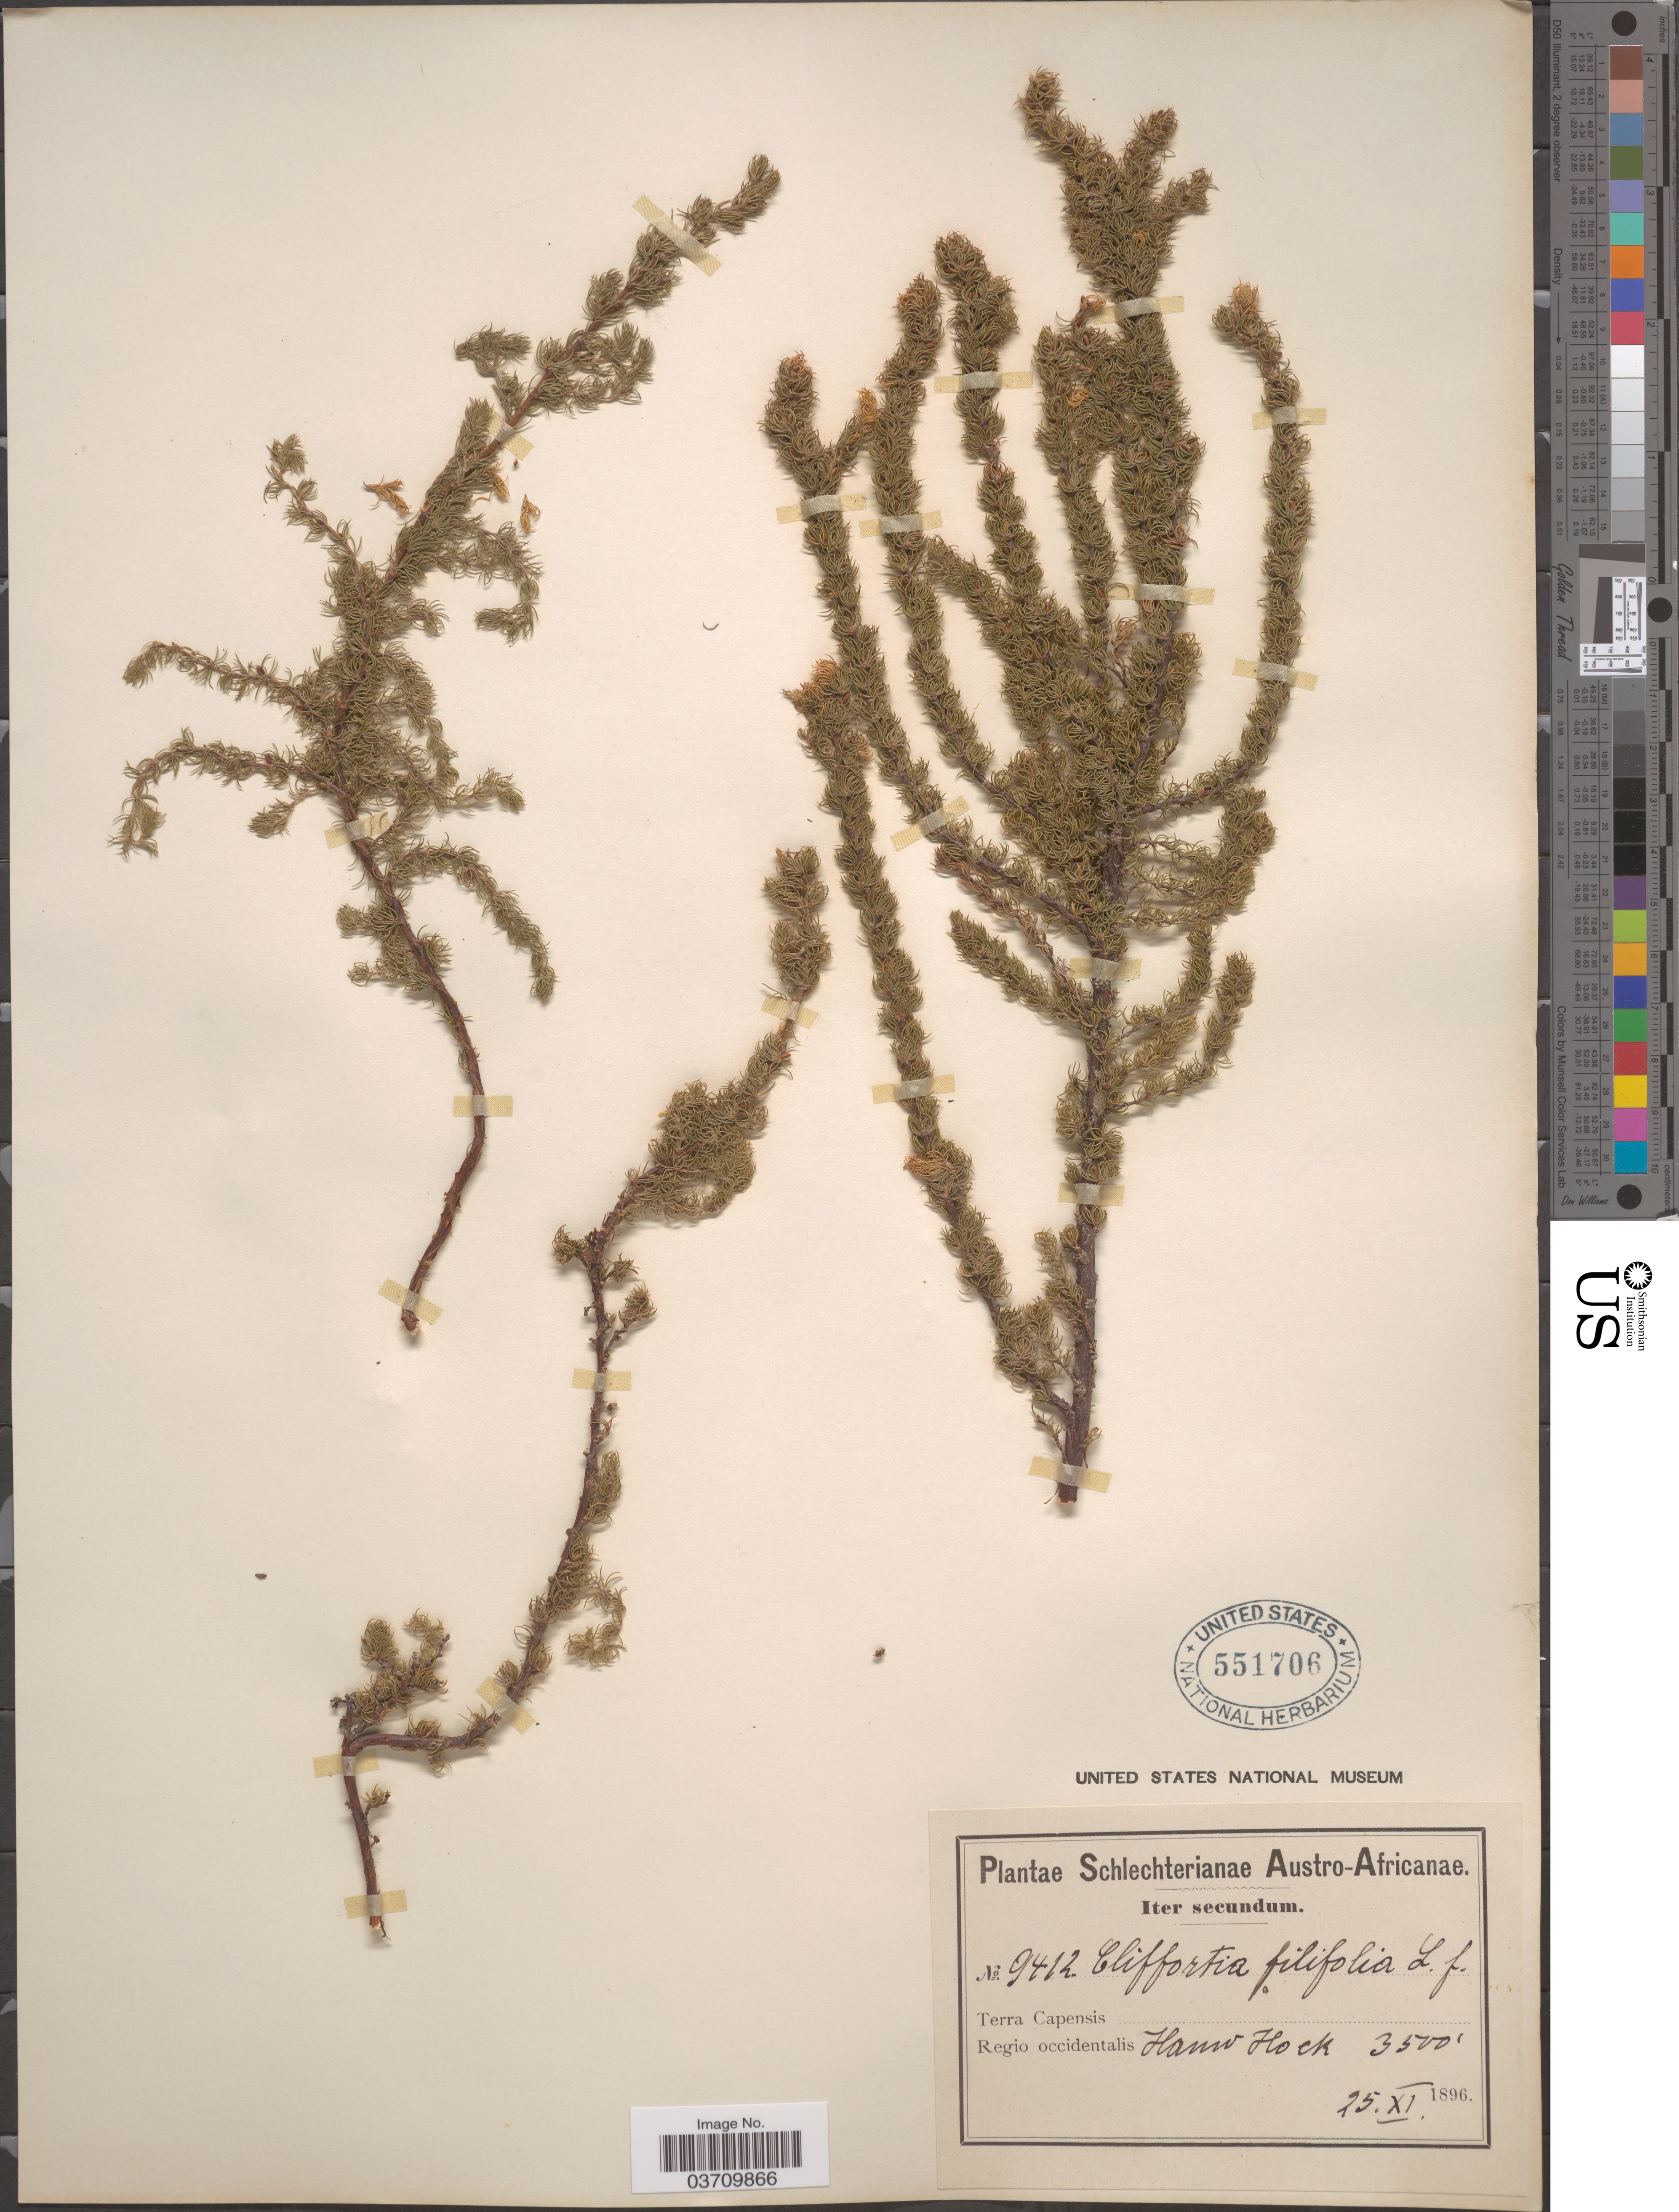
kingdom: Plantae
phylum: Tracheophyta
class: Magnoliopsida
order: Rosales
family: Rosaceae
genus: Cliffortia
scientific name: Cliffortia filifolia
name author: L. f.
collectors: Schlechter, --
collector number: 9412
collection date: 1896-11-25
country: South Africa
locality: Austro-Africanae. Terra Capensis. Regio occidentalis. Hauw Hoek.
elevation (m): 1067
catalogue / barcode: US 551706